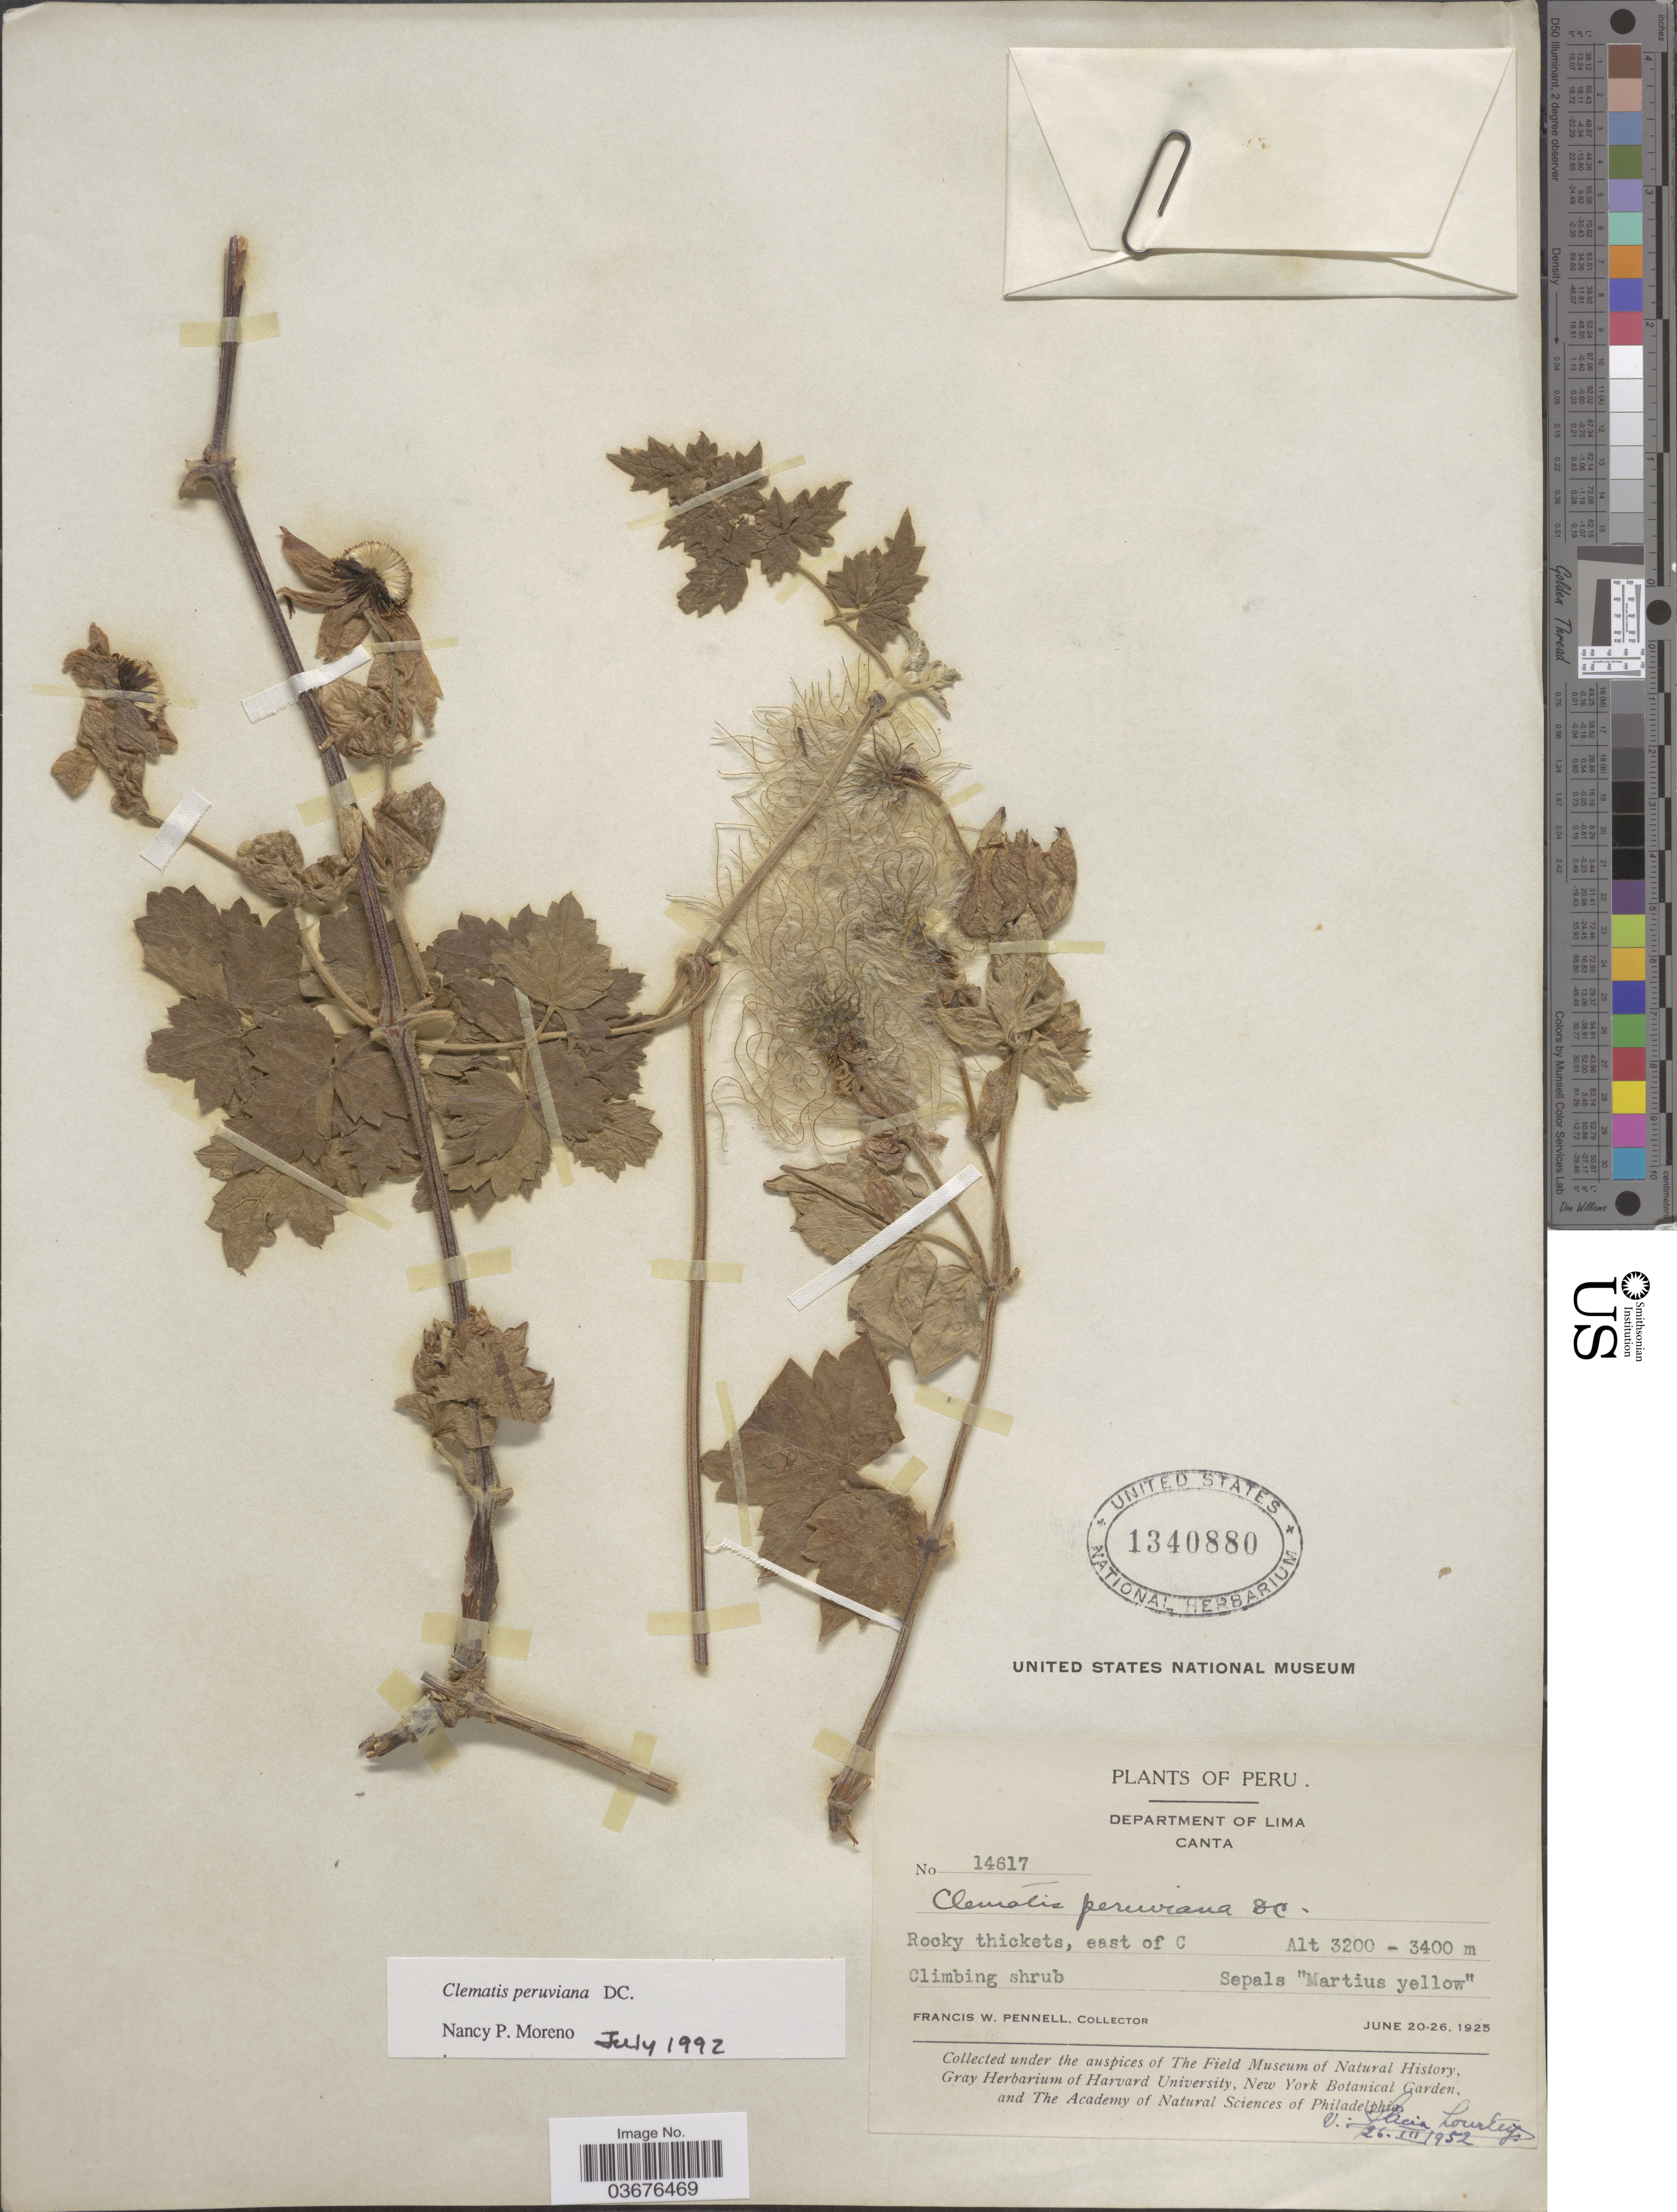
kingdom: Plantae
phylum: Tracheophyta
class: Magnoliopsida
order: Ranunculales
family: Ranunculaceae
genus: Clematis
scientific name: Clematis peruviana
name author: DC.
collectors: F. W. Pennell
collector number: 14617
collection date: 1925-06-20/1925-06-26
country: Peru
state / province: Lima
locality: Department of Lima. Canta. East of C.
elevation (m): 3200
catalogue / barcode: US 1340880